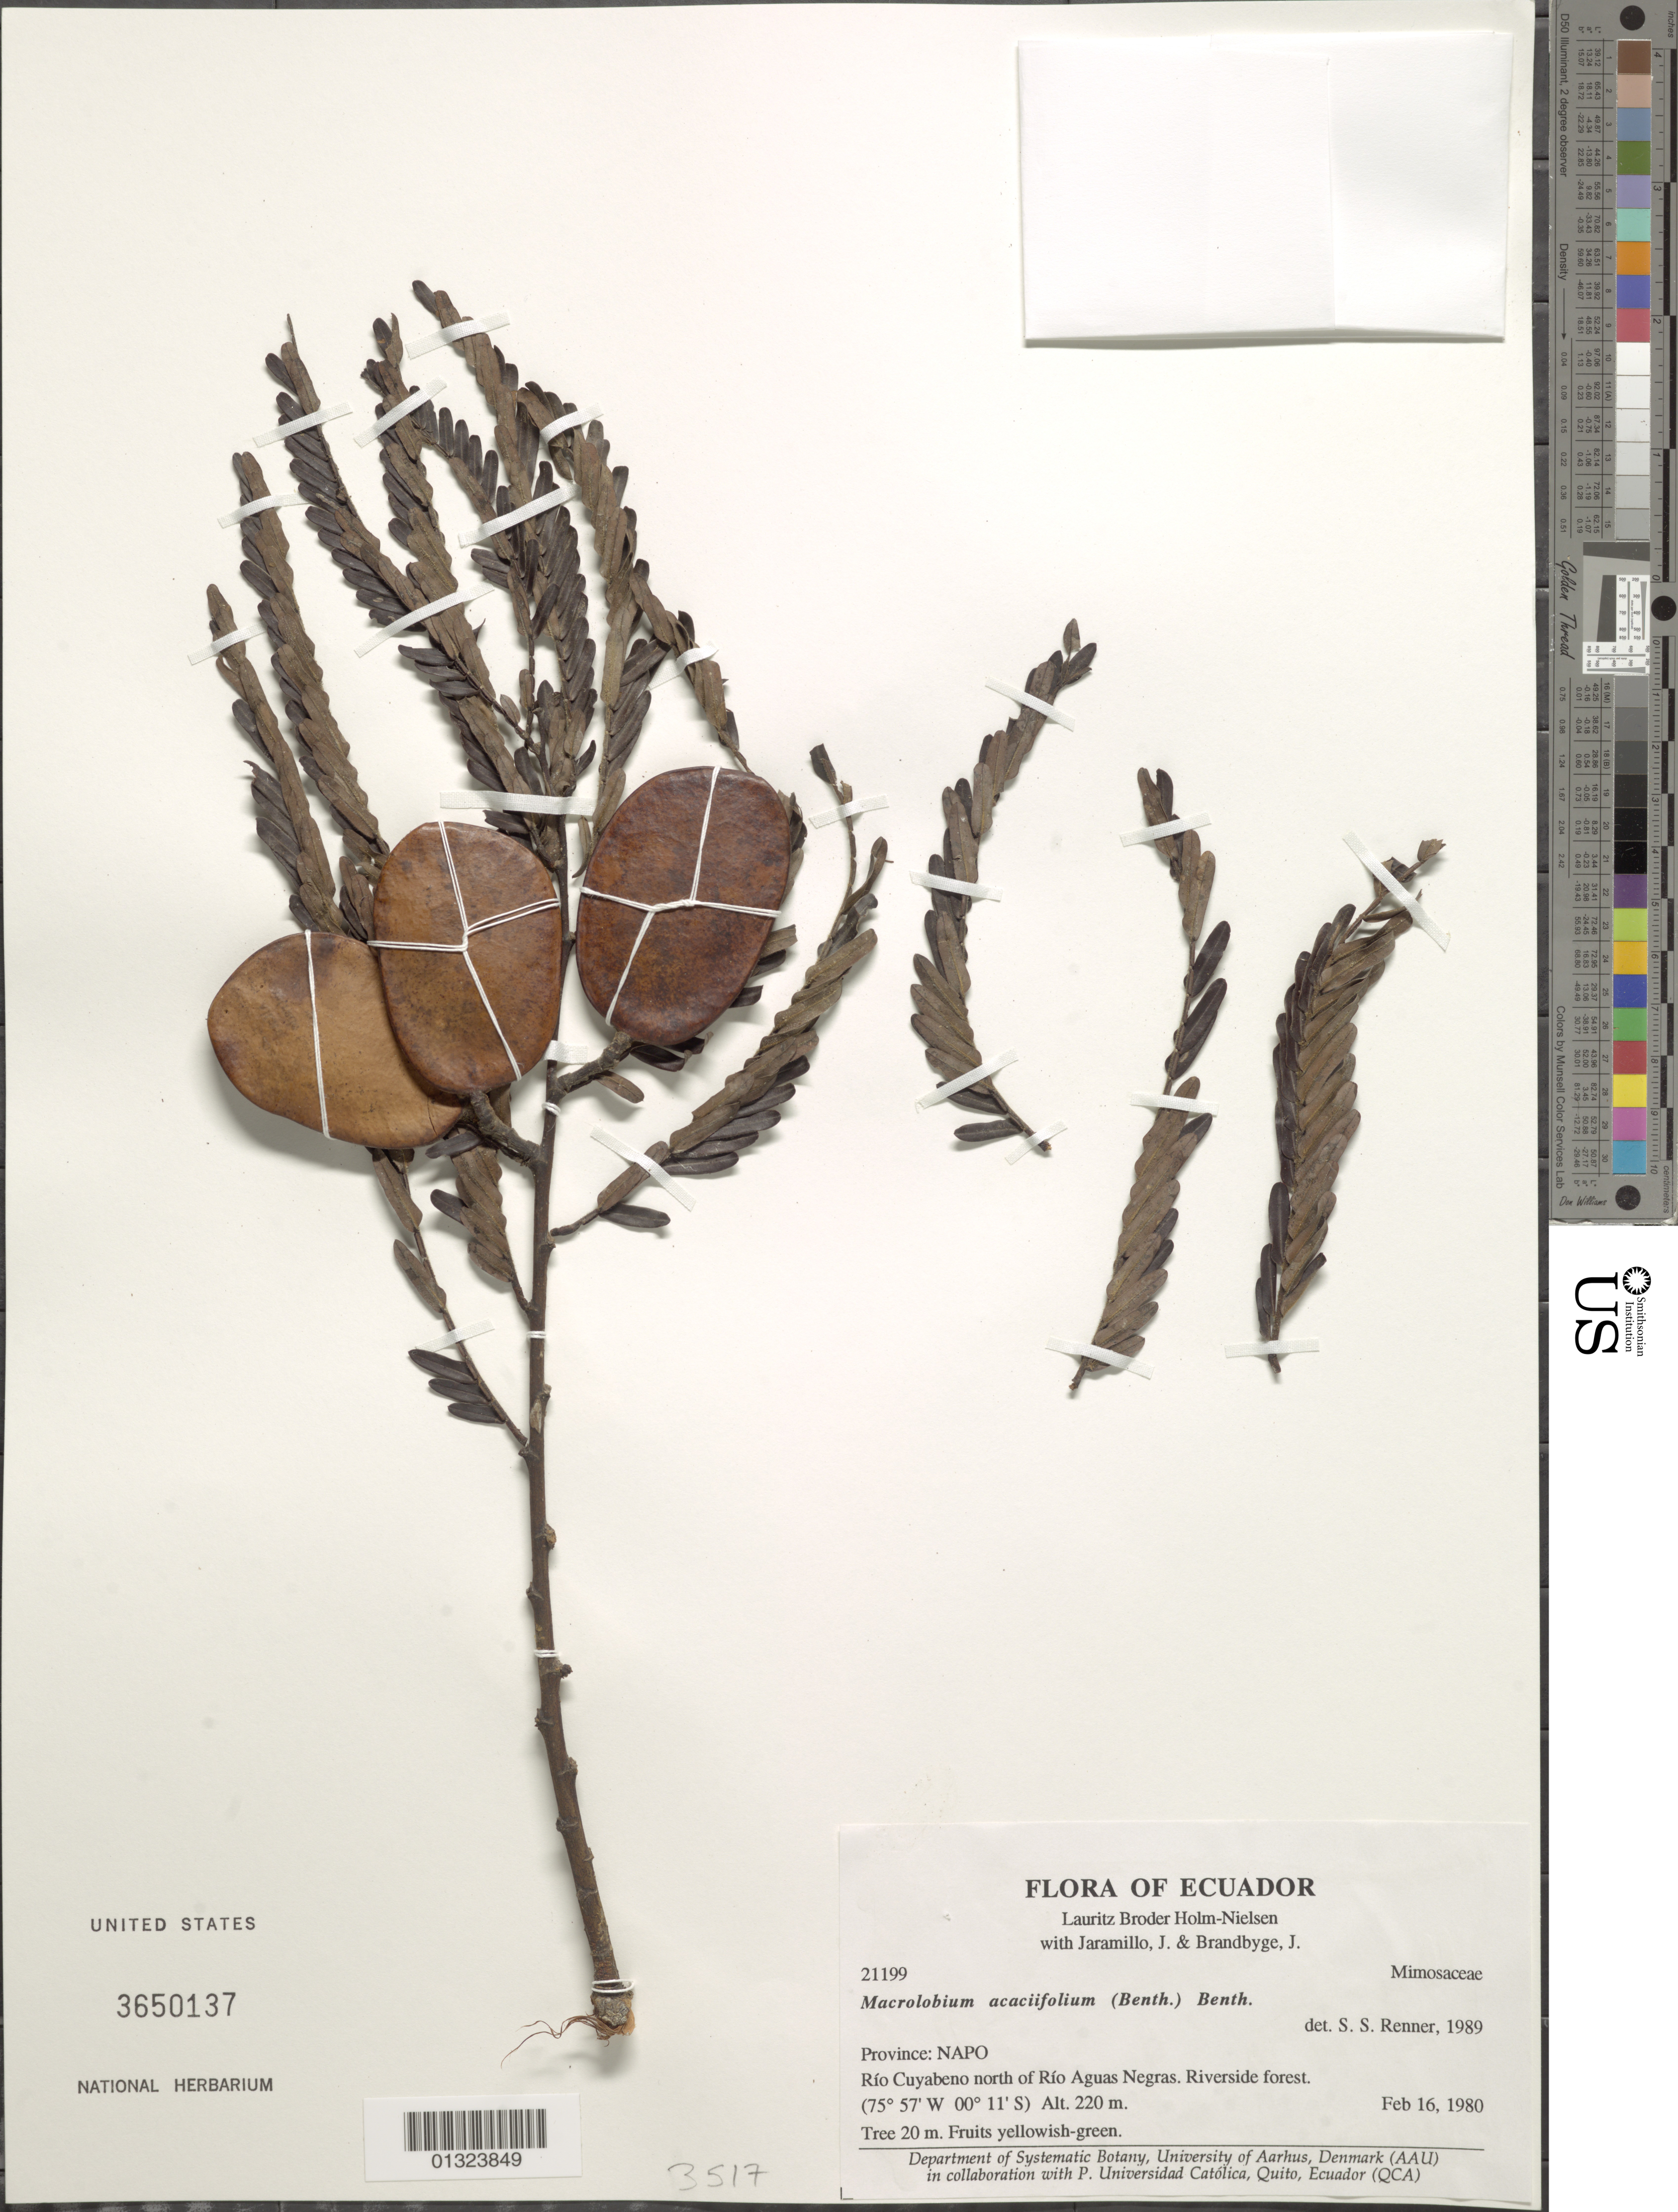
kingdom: Plantae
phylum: Tracheophyta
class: Magnoliopsida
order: Fabales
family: Fabaceae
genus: Macrolobium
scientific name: Macrolobium acaciifolium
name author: (Benth.) Benth.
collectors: L. B. Holm-Nielsen, J. L. Jaramillo & J. Brandbyge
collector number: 21199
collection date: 1980-02-16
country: Ecuador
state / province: Napo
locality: Rio Cuyabeno N of Rio Aguas Negras. Riverside forest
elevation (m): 220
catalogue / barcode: US 3650137